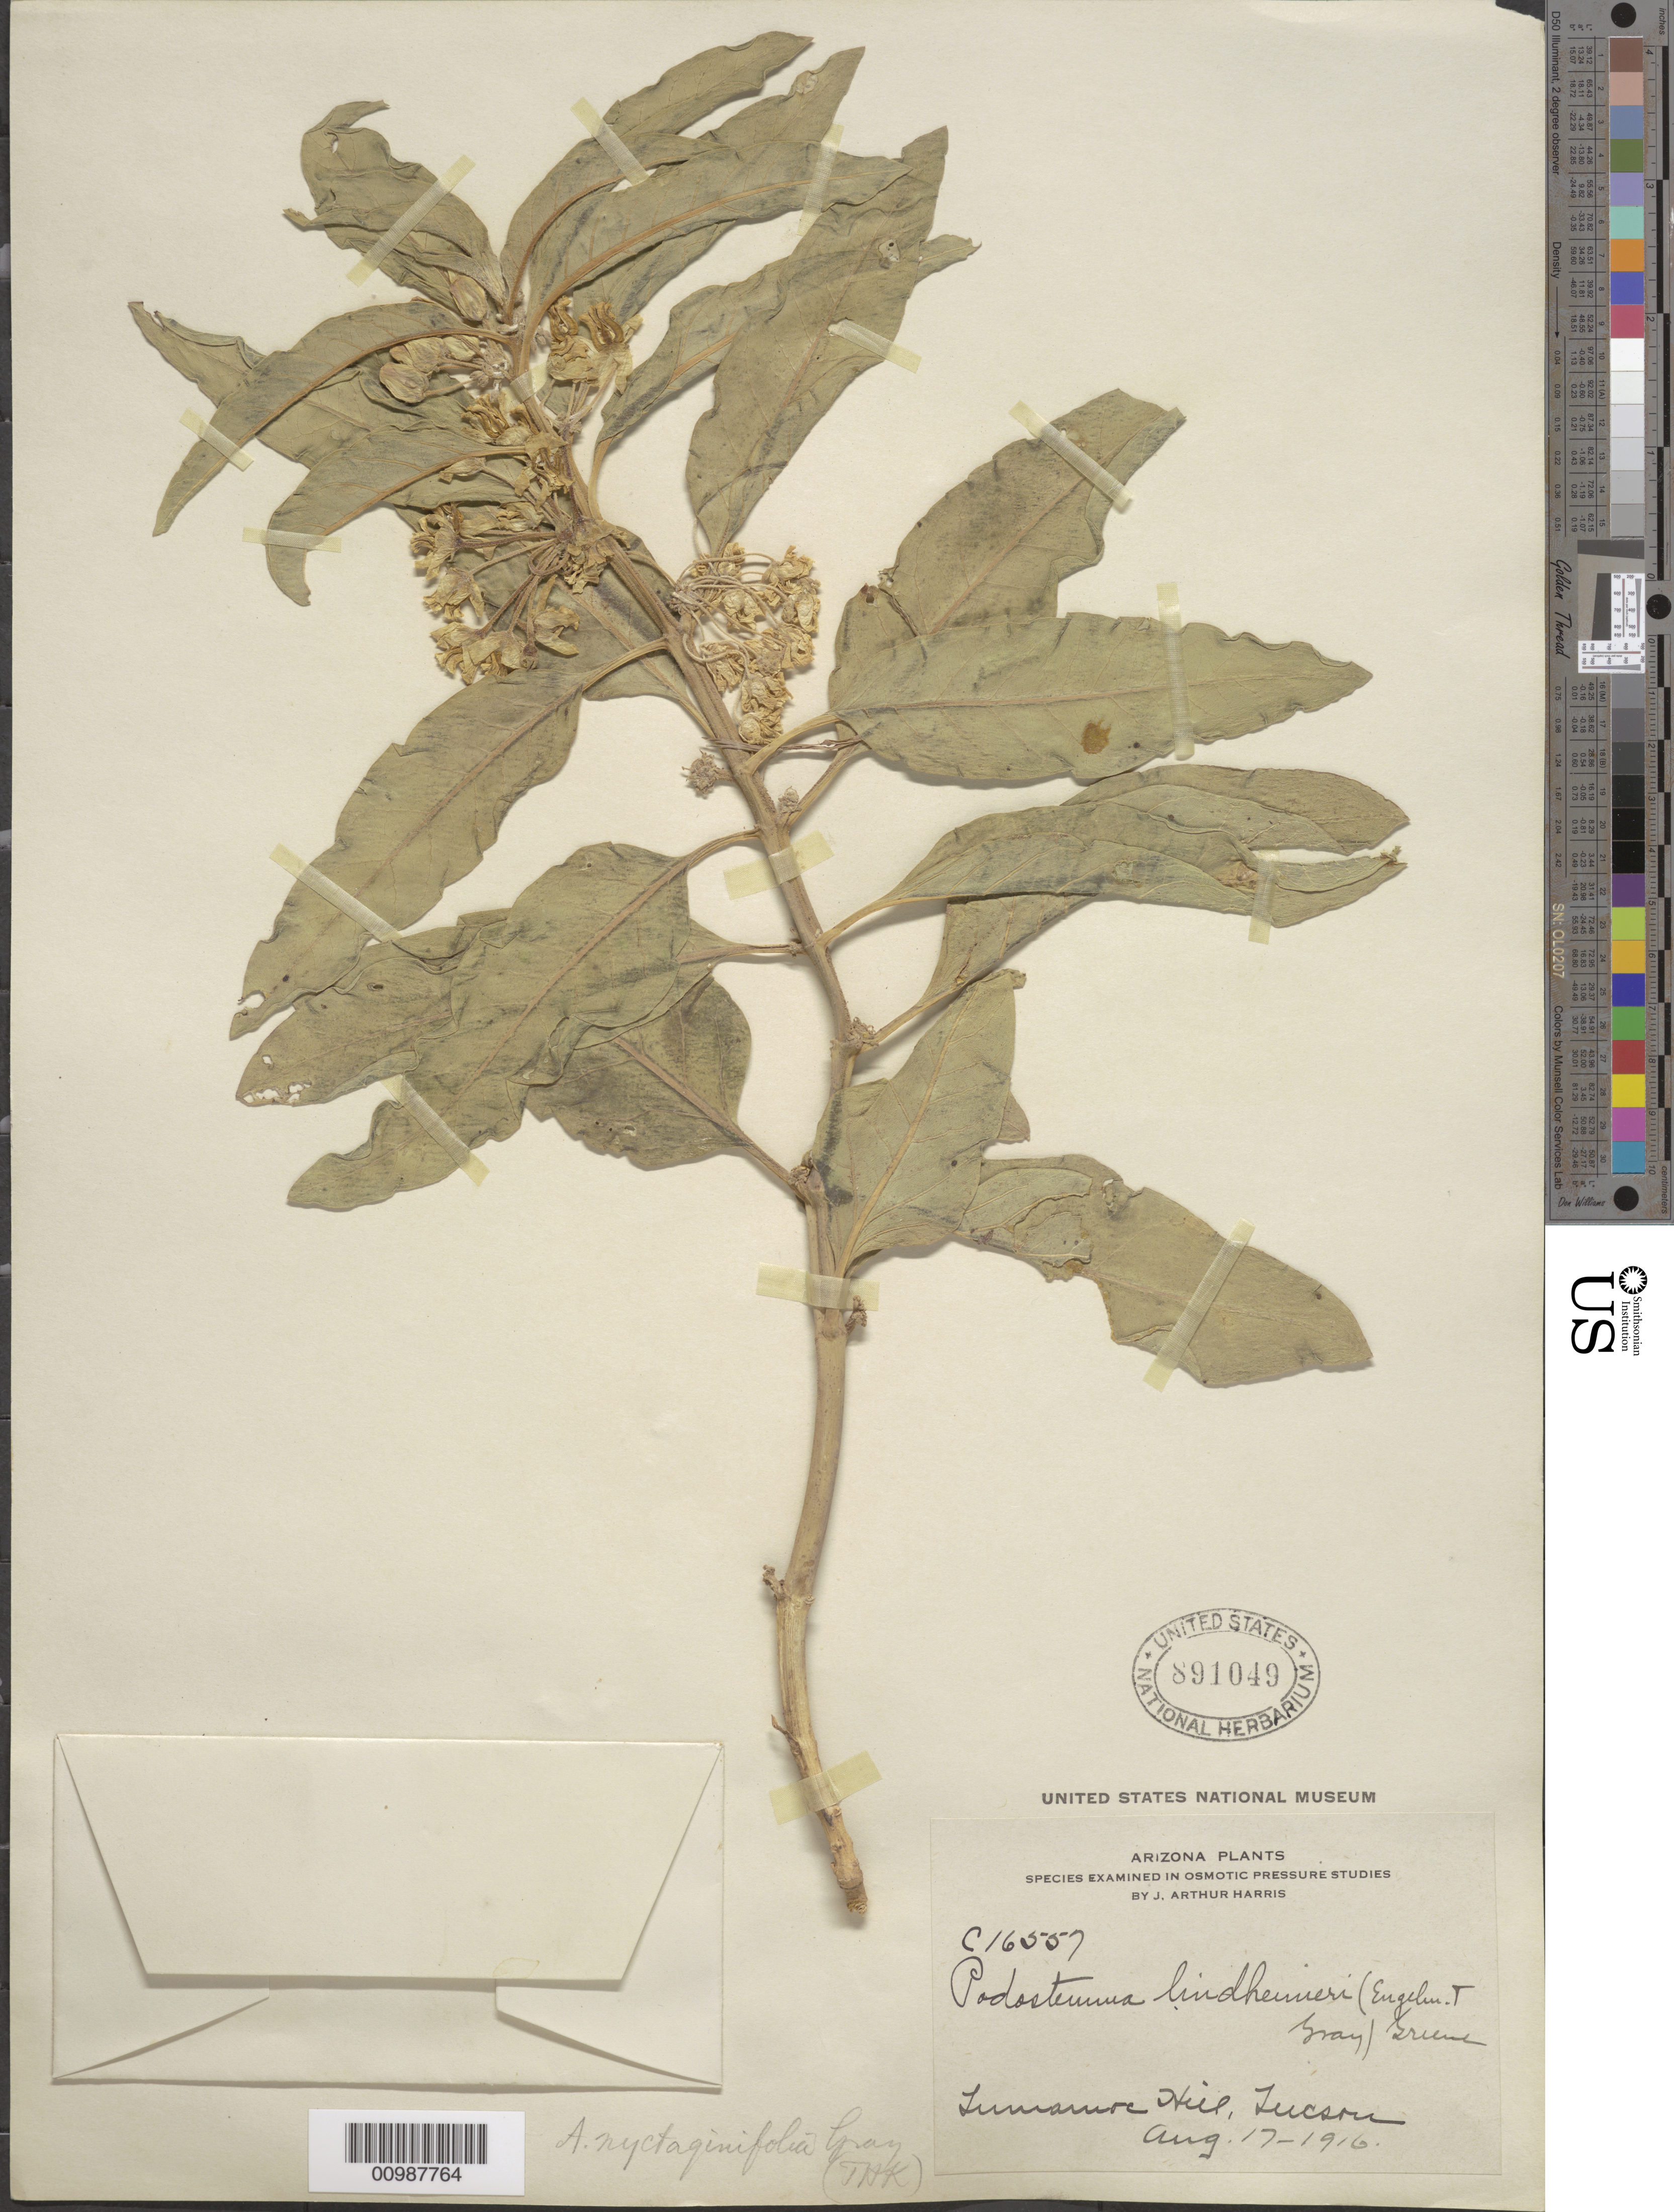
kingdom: Plantae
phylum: Tracheophyta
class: Magnoliopsida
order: Gentianales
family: Apocynaceae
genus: Asclepias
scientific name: Asclepias nyctaginifolia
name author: A. Gray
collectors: A. Harris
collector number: C16557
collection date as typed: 17 Aug 1916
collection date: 1916-08-17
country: United States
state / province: Arizona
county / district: Pima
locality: Tucson.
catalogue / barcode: US 891049